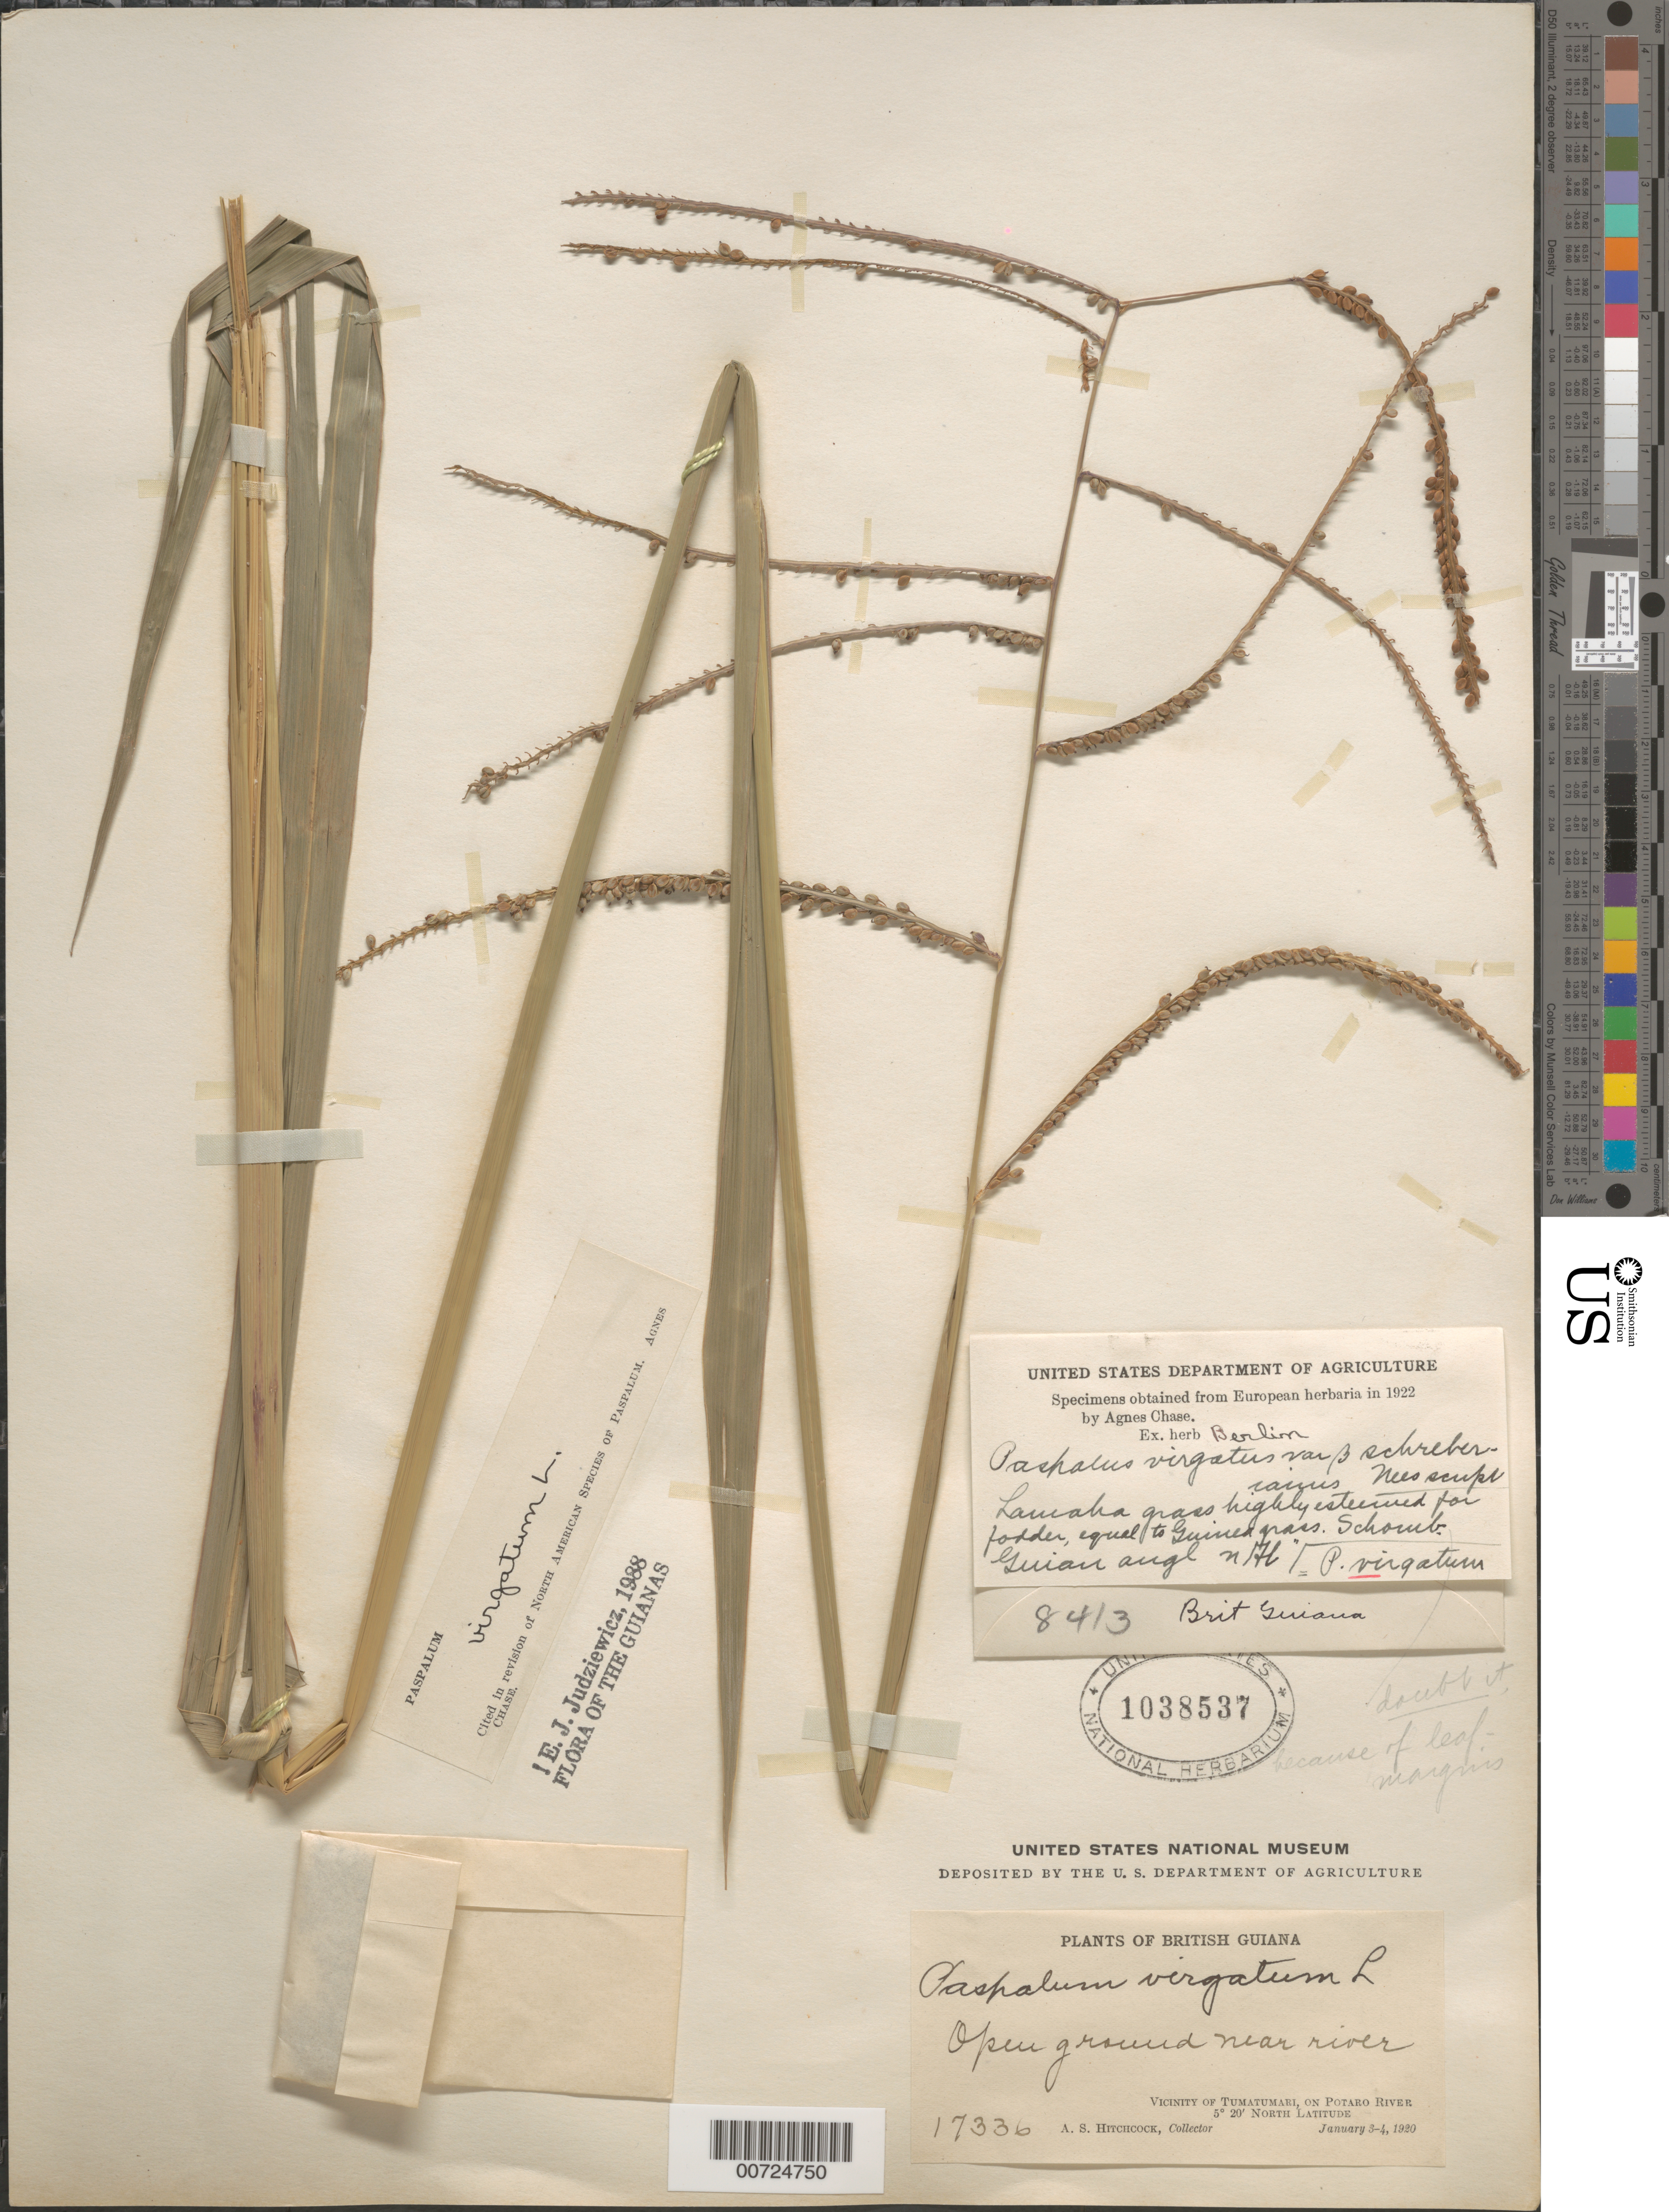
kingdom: Plantae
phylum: Tracheophyta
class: Liliopsida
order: Poales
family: Poaceae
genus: Paspalum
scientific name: Paspalum virgatum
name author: L.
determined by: Judziewicz, E. J.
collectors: A. S. Hitchcock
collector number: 17336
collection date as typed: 3-Jan-20 to 5-Jan-20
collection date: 1920-01-03/1920-01-05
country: Guyana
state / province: Potaro-Siparuni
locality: Tumatumari Village, Potaro R.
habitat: Open ground near river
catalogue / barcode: US 1038537